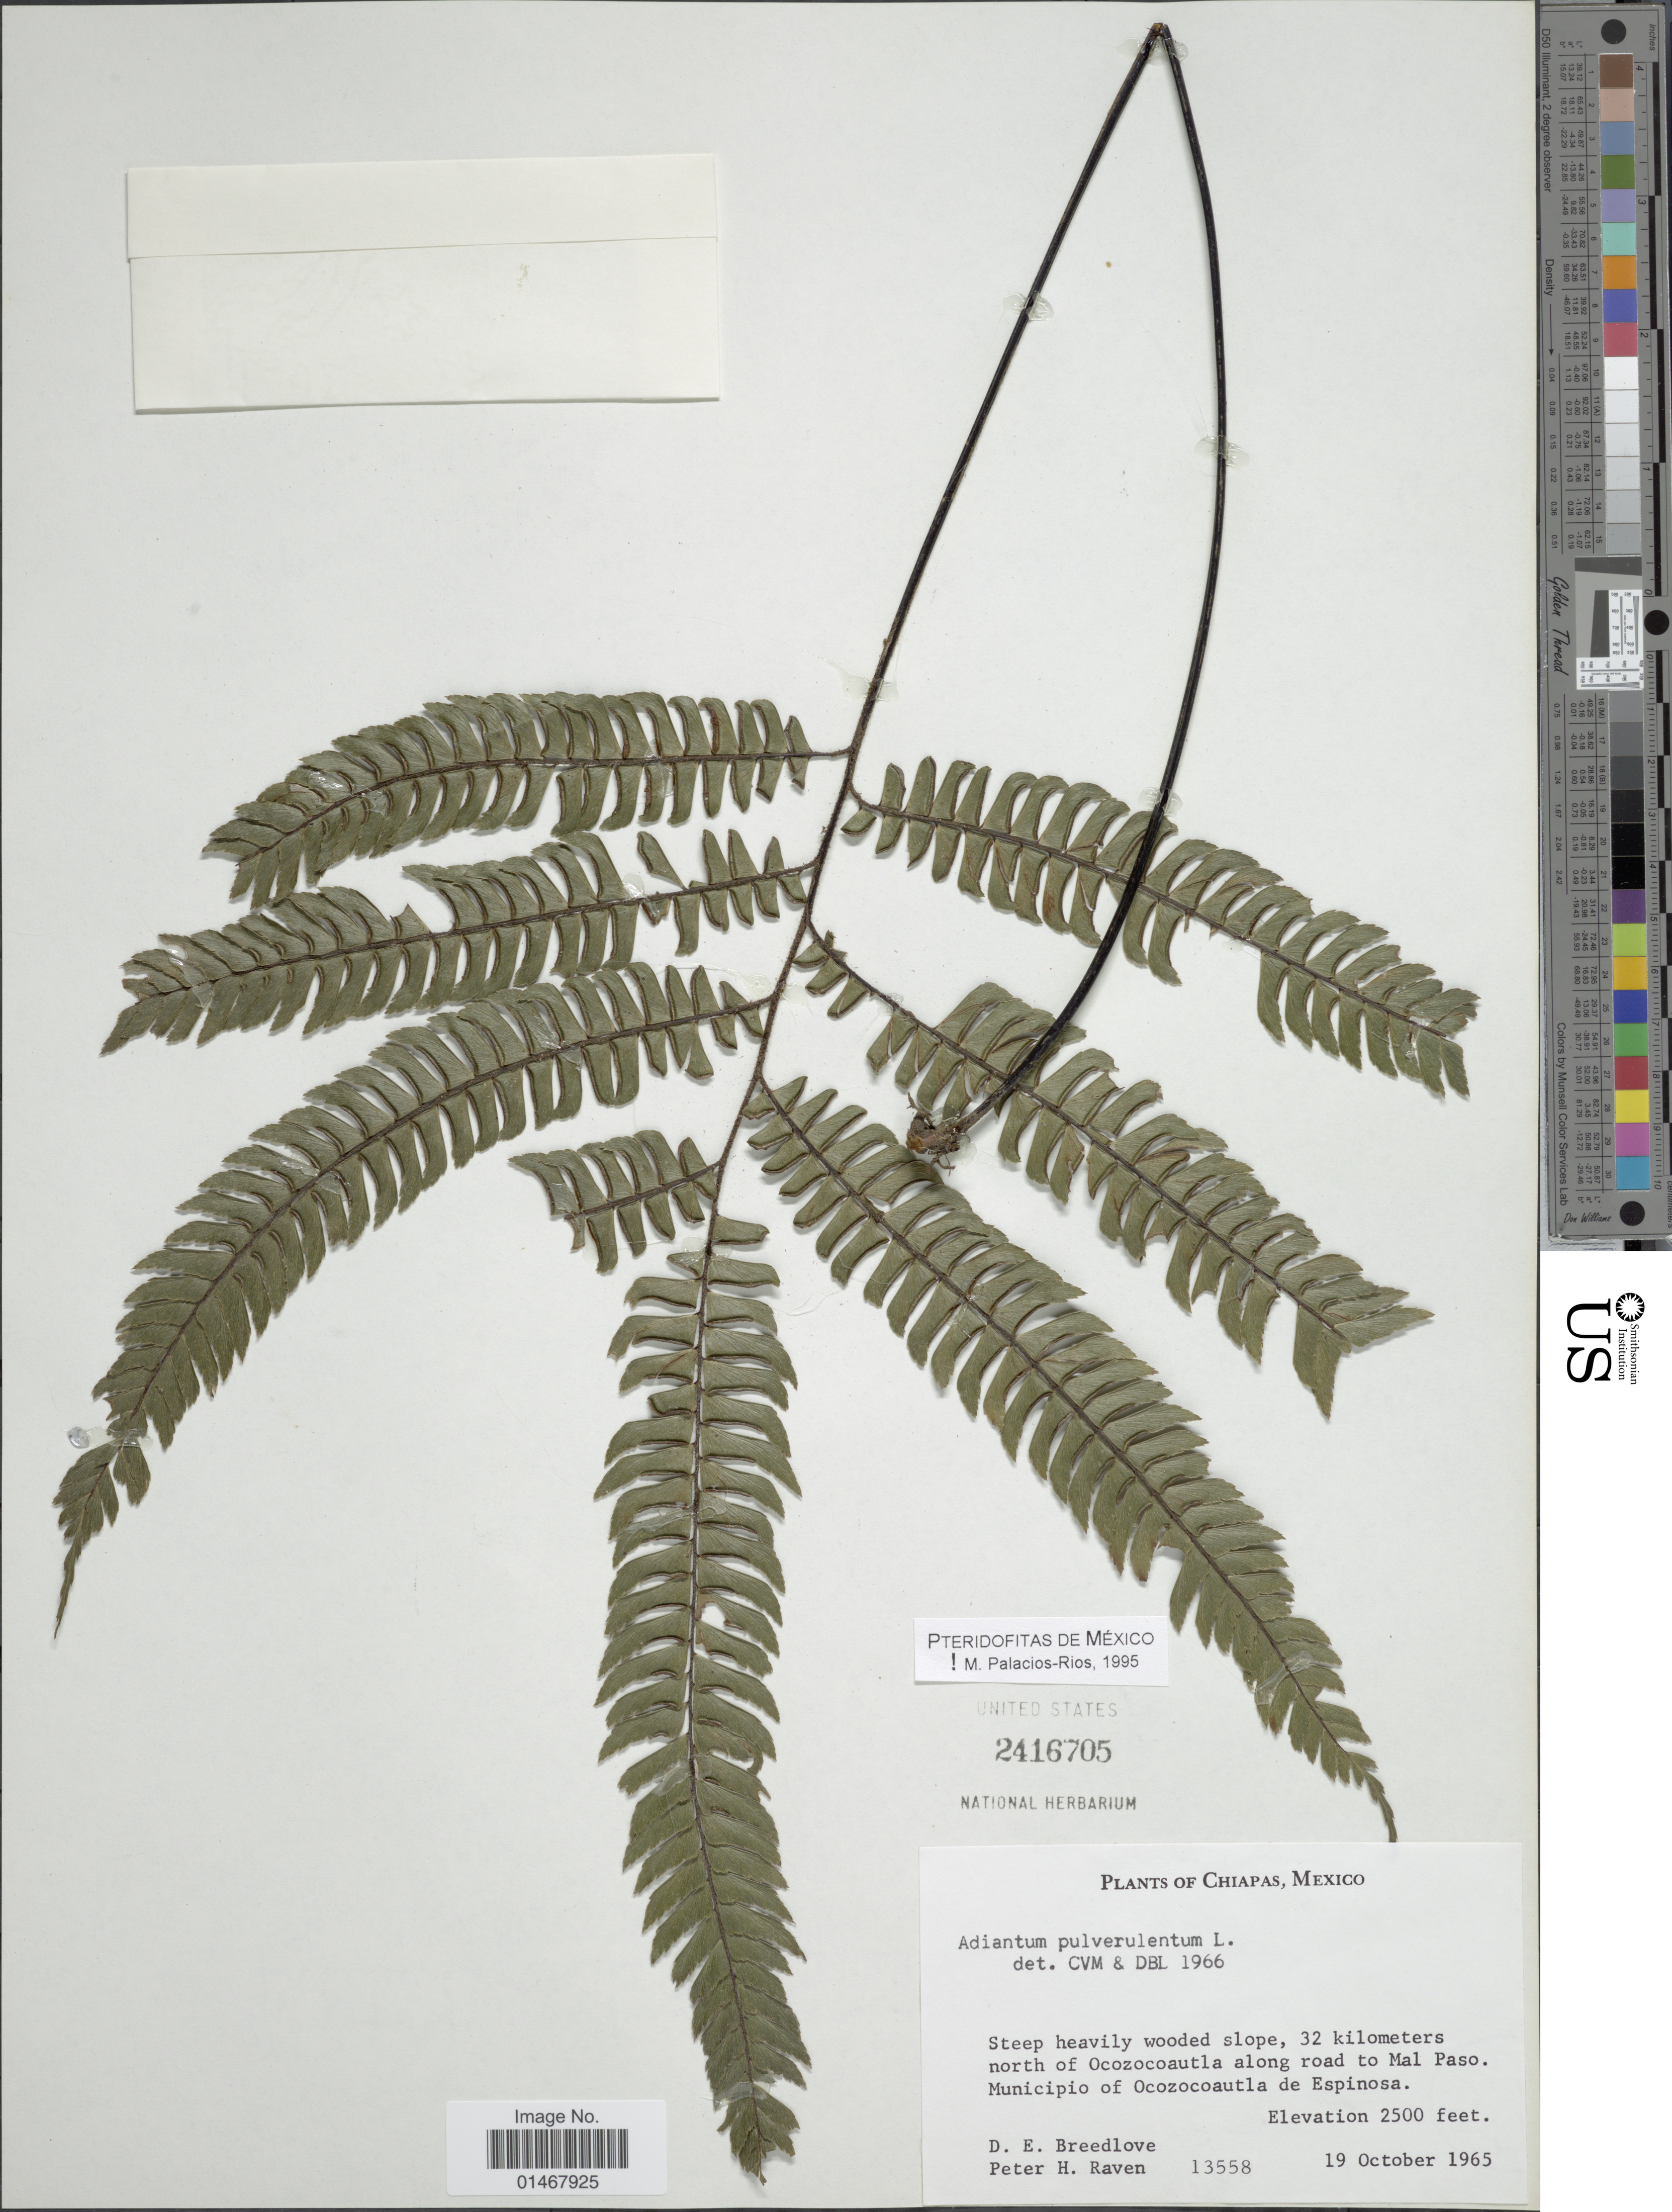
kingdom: Plantae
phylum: Tracheophyta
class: Polypodiopsida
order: Polypodiales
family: Pteridaceae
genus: Adiantum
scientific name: Adiantum pulverulentum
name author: L.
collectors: D. E. Breedlove & P. Raven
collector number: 13558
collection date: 1965-10-19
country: Mexico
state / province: Chiapas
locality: Steep heavily wooded slope, 32 kilometers north of Ocozocoautla along road to Mal Paso. Municipio of Ocozocoautla de Espino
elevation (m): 762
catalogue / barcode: US 2416705